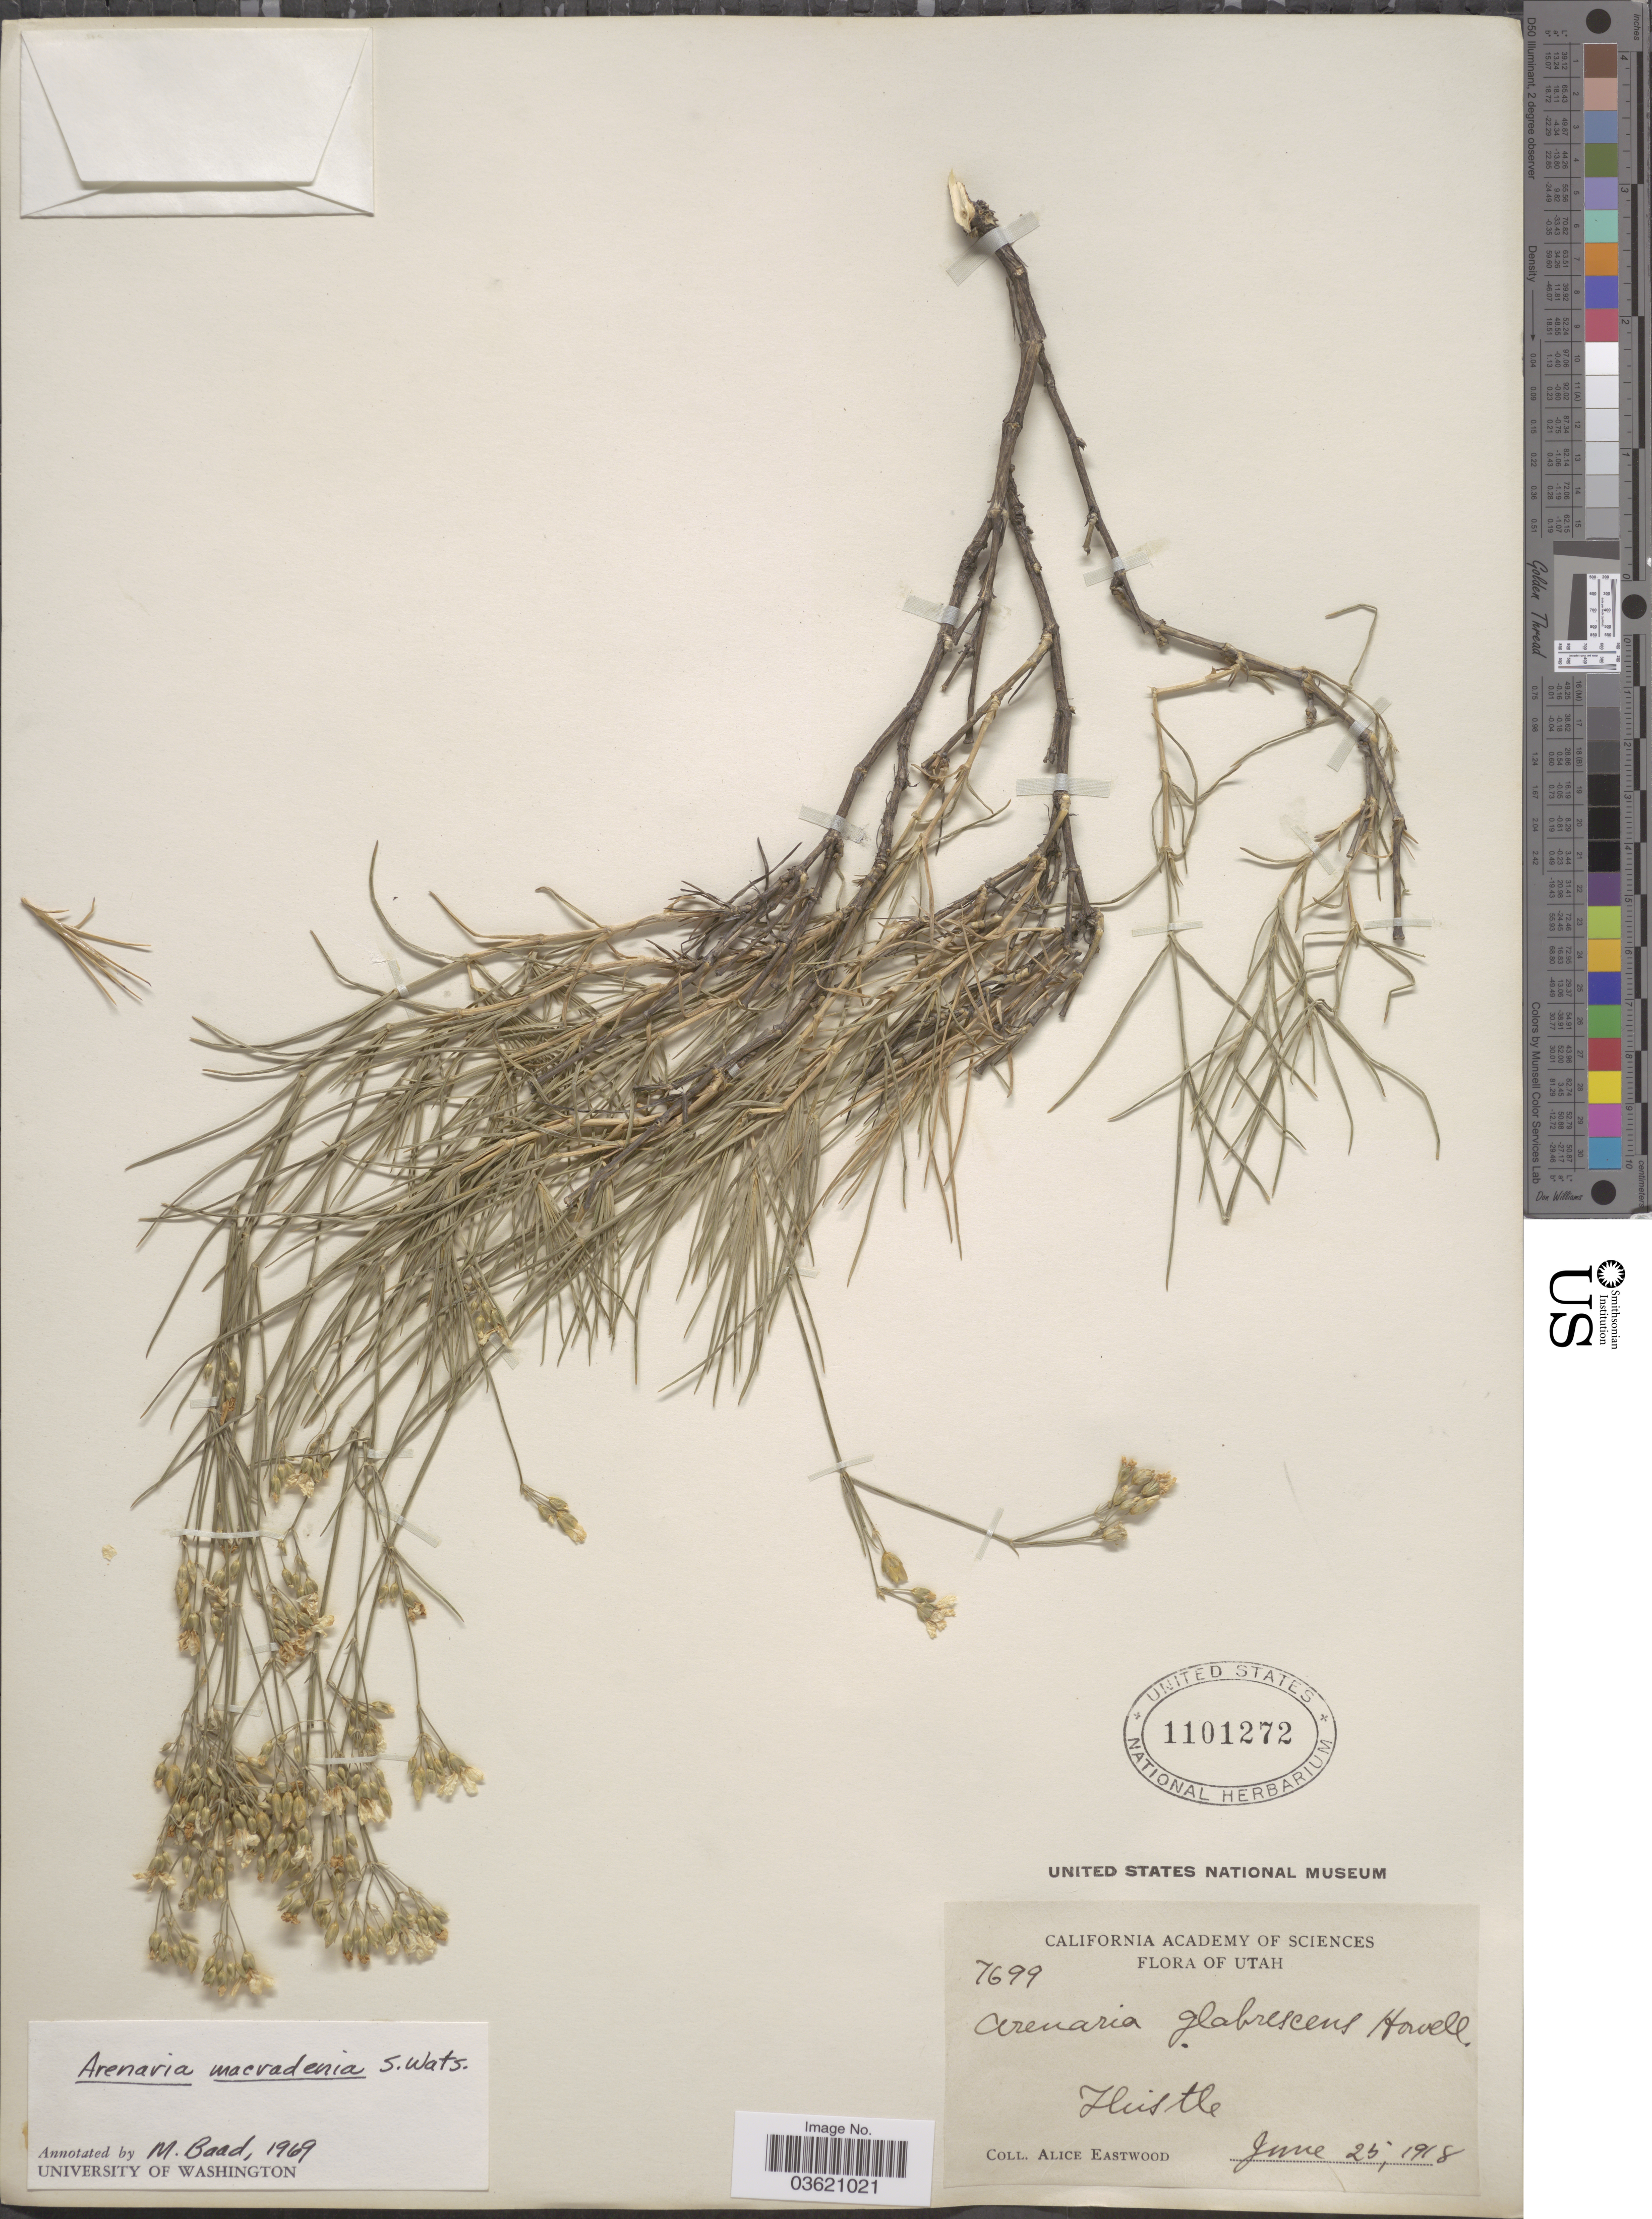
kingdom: Plantae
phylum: Tracheophyta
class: Magnoliopsida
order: Caryophyllales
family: Caryophyllaceae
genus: Eremogone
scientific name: Eremogone macradenia var. macradenia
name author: (S. Watson) Ikonn.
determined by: Strong, Mark T., (BOT), Smithsonian Institution - National Museum of Natural History (UNITED STATES)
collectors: A. Eastwood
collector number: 7699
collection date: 1918-06-25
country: United States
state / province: Utah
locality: Thistle.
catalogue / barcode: US 1101272